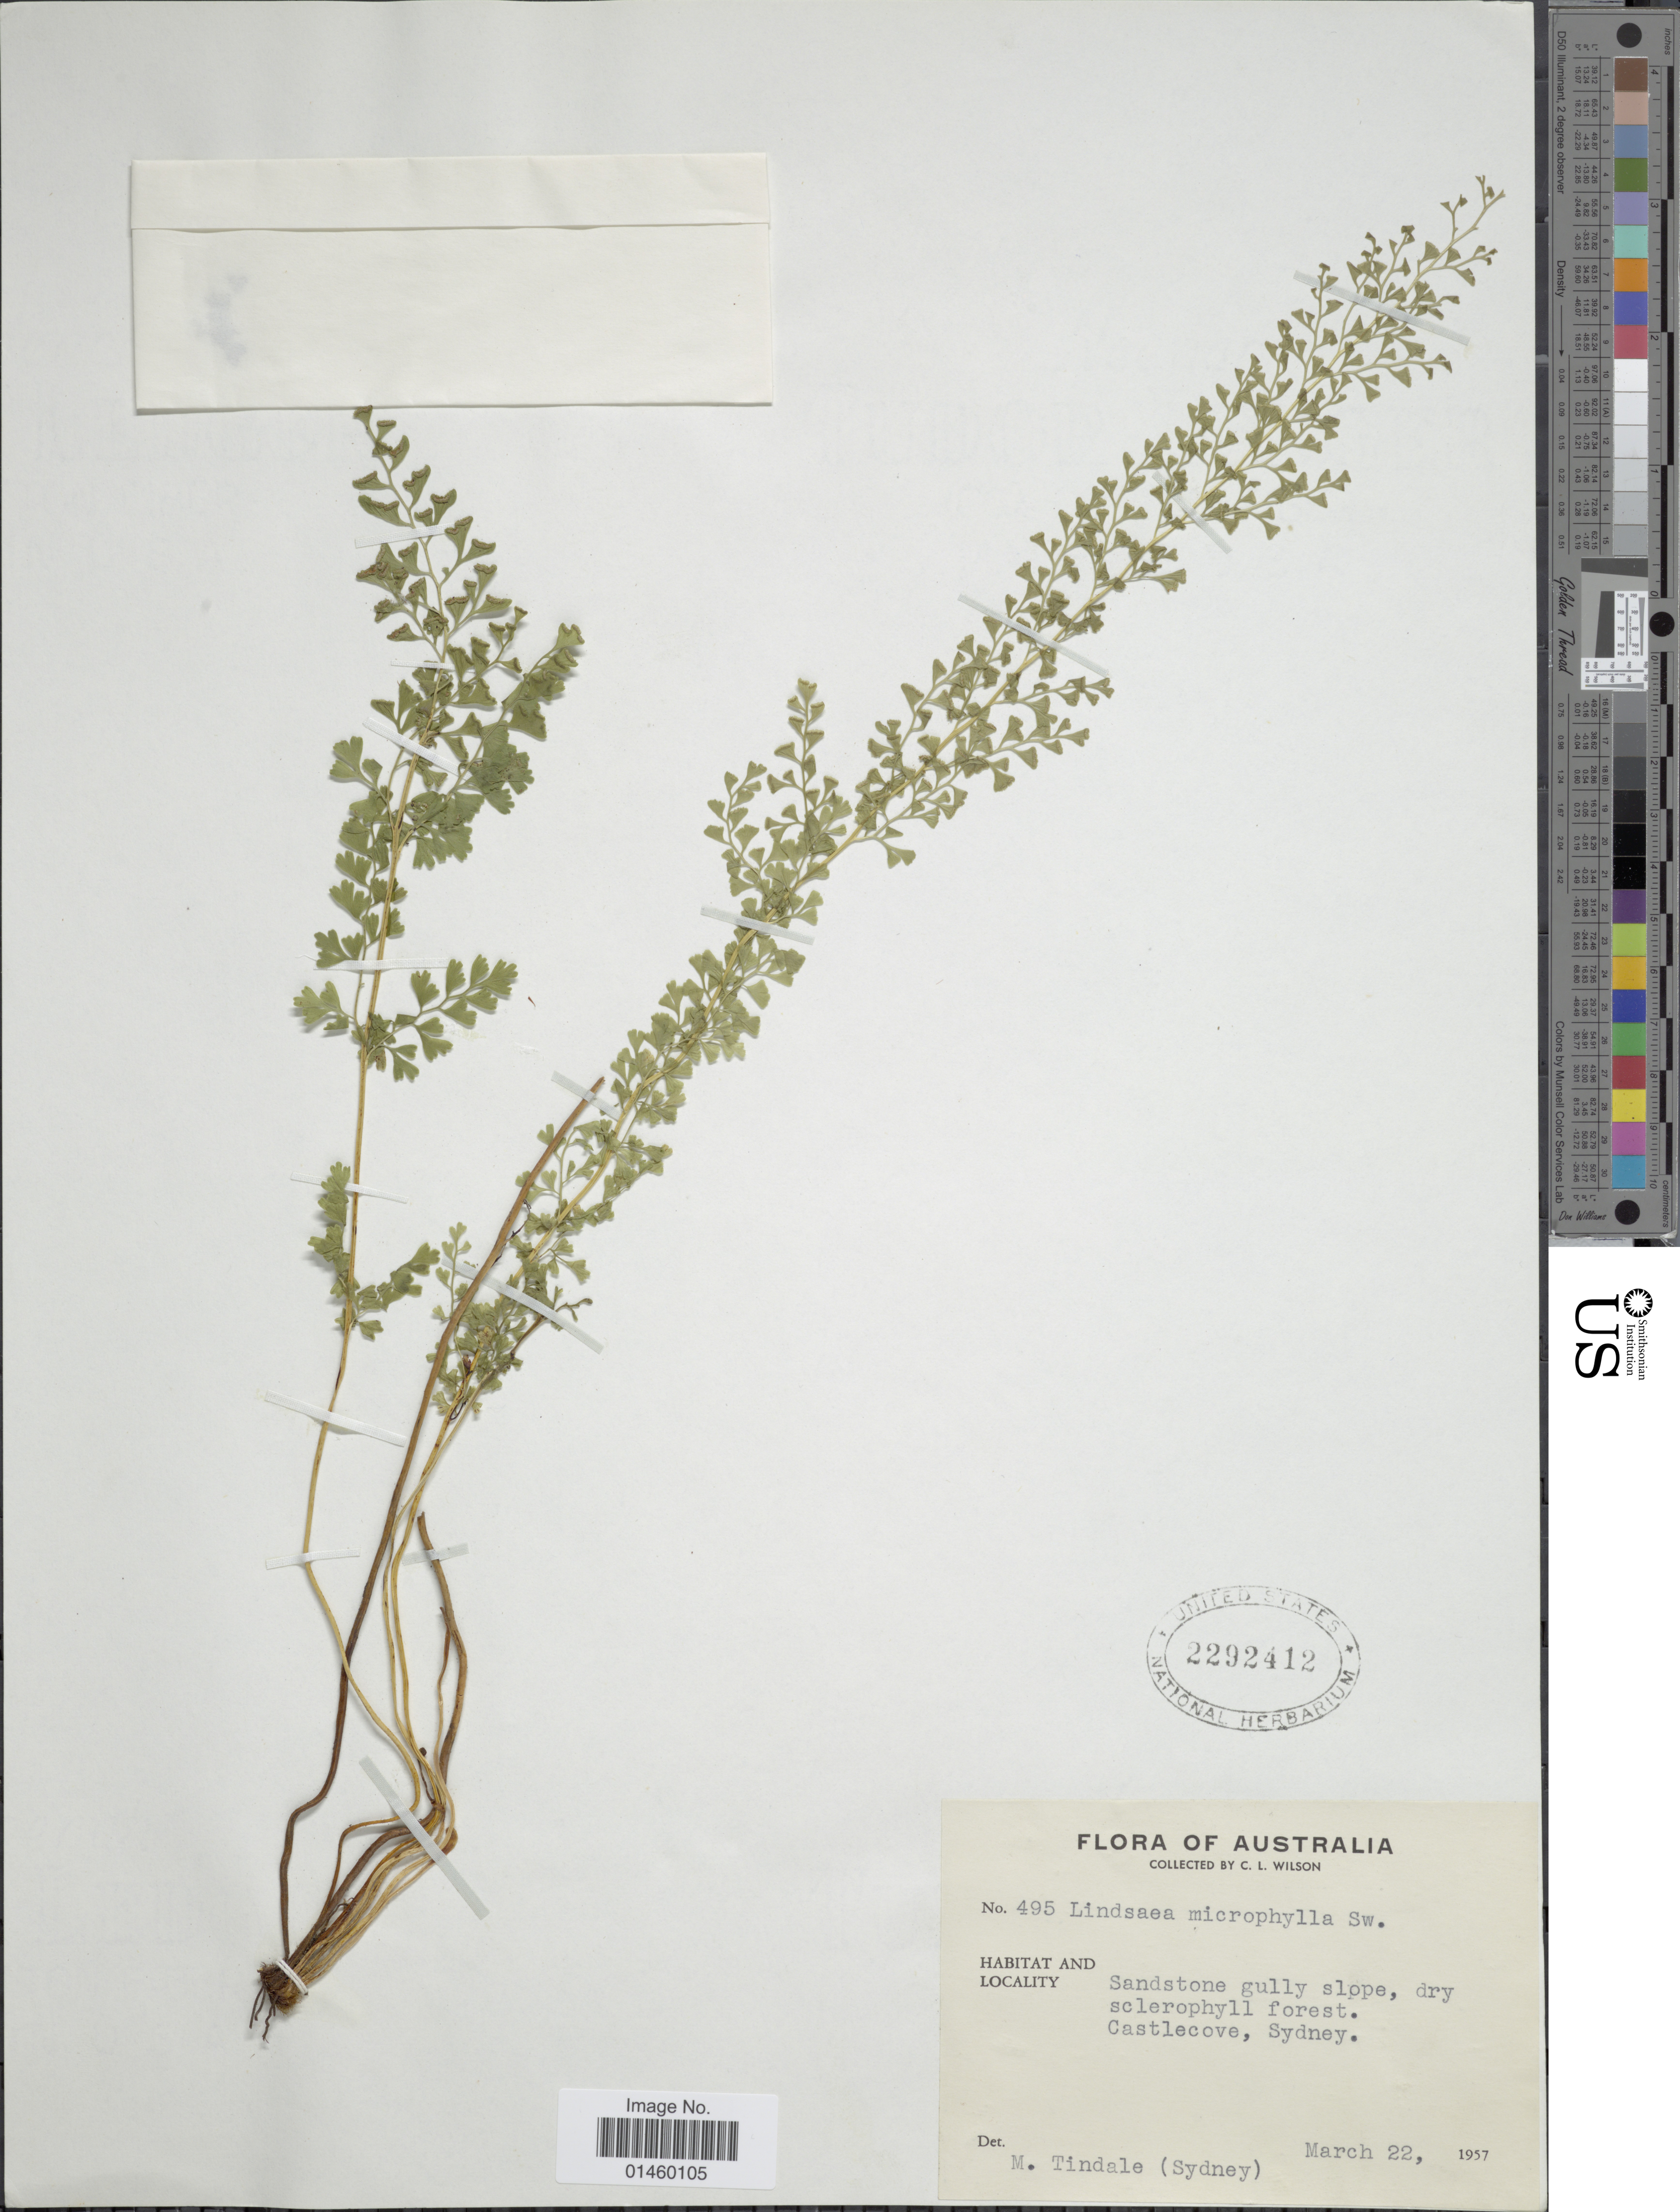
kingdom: Plantae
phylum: Tracheophyta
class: Polypodiopsida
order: Polypodiales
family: Lindsaeaceae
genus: Lindsaea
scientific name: Lindsaea microphylla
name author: Sw.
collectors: C. L. Wilson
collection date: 1957-03-22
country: Australia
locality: Castlecove, Sydney.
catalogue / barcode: US 2292412